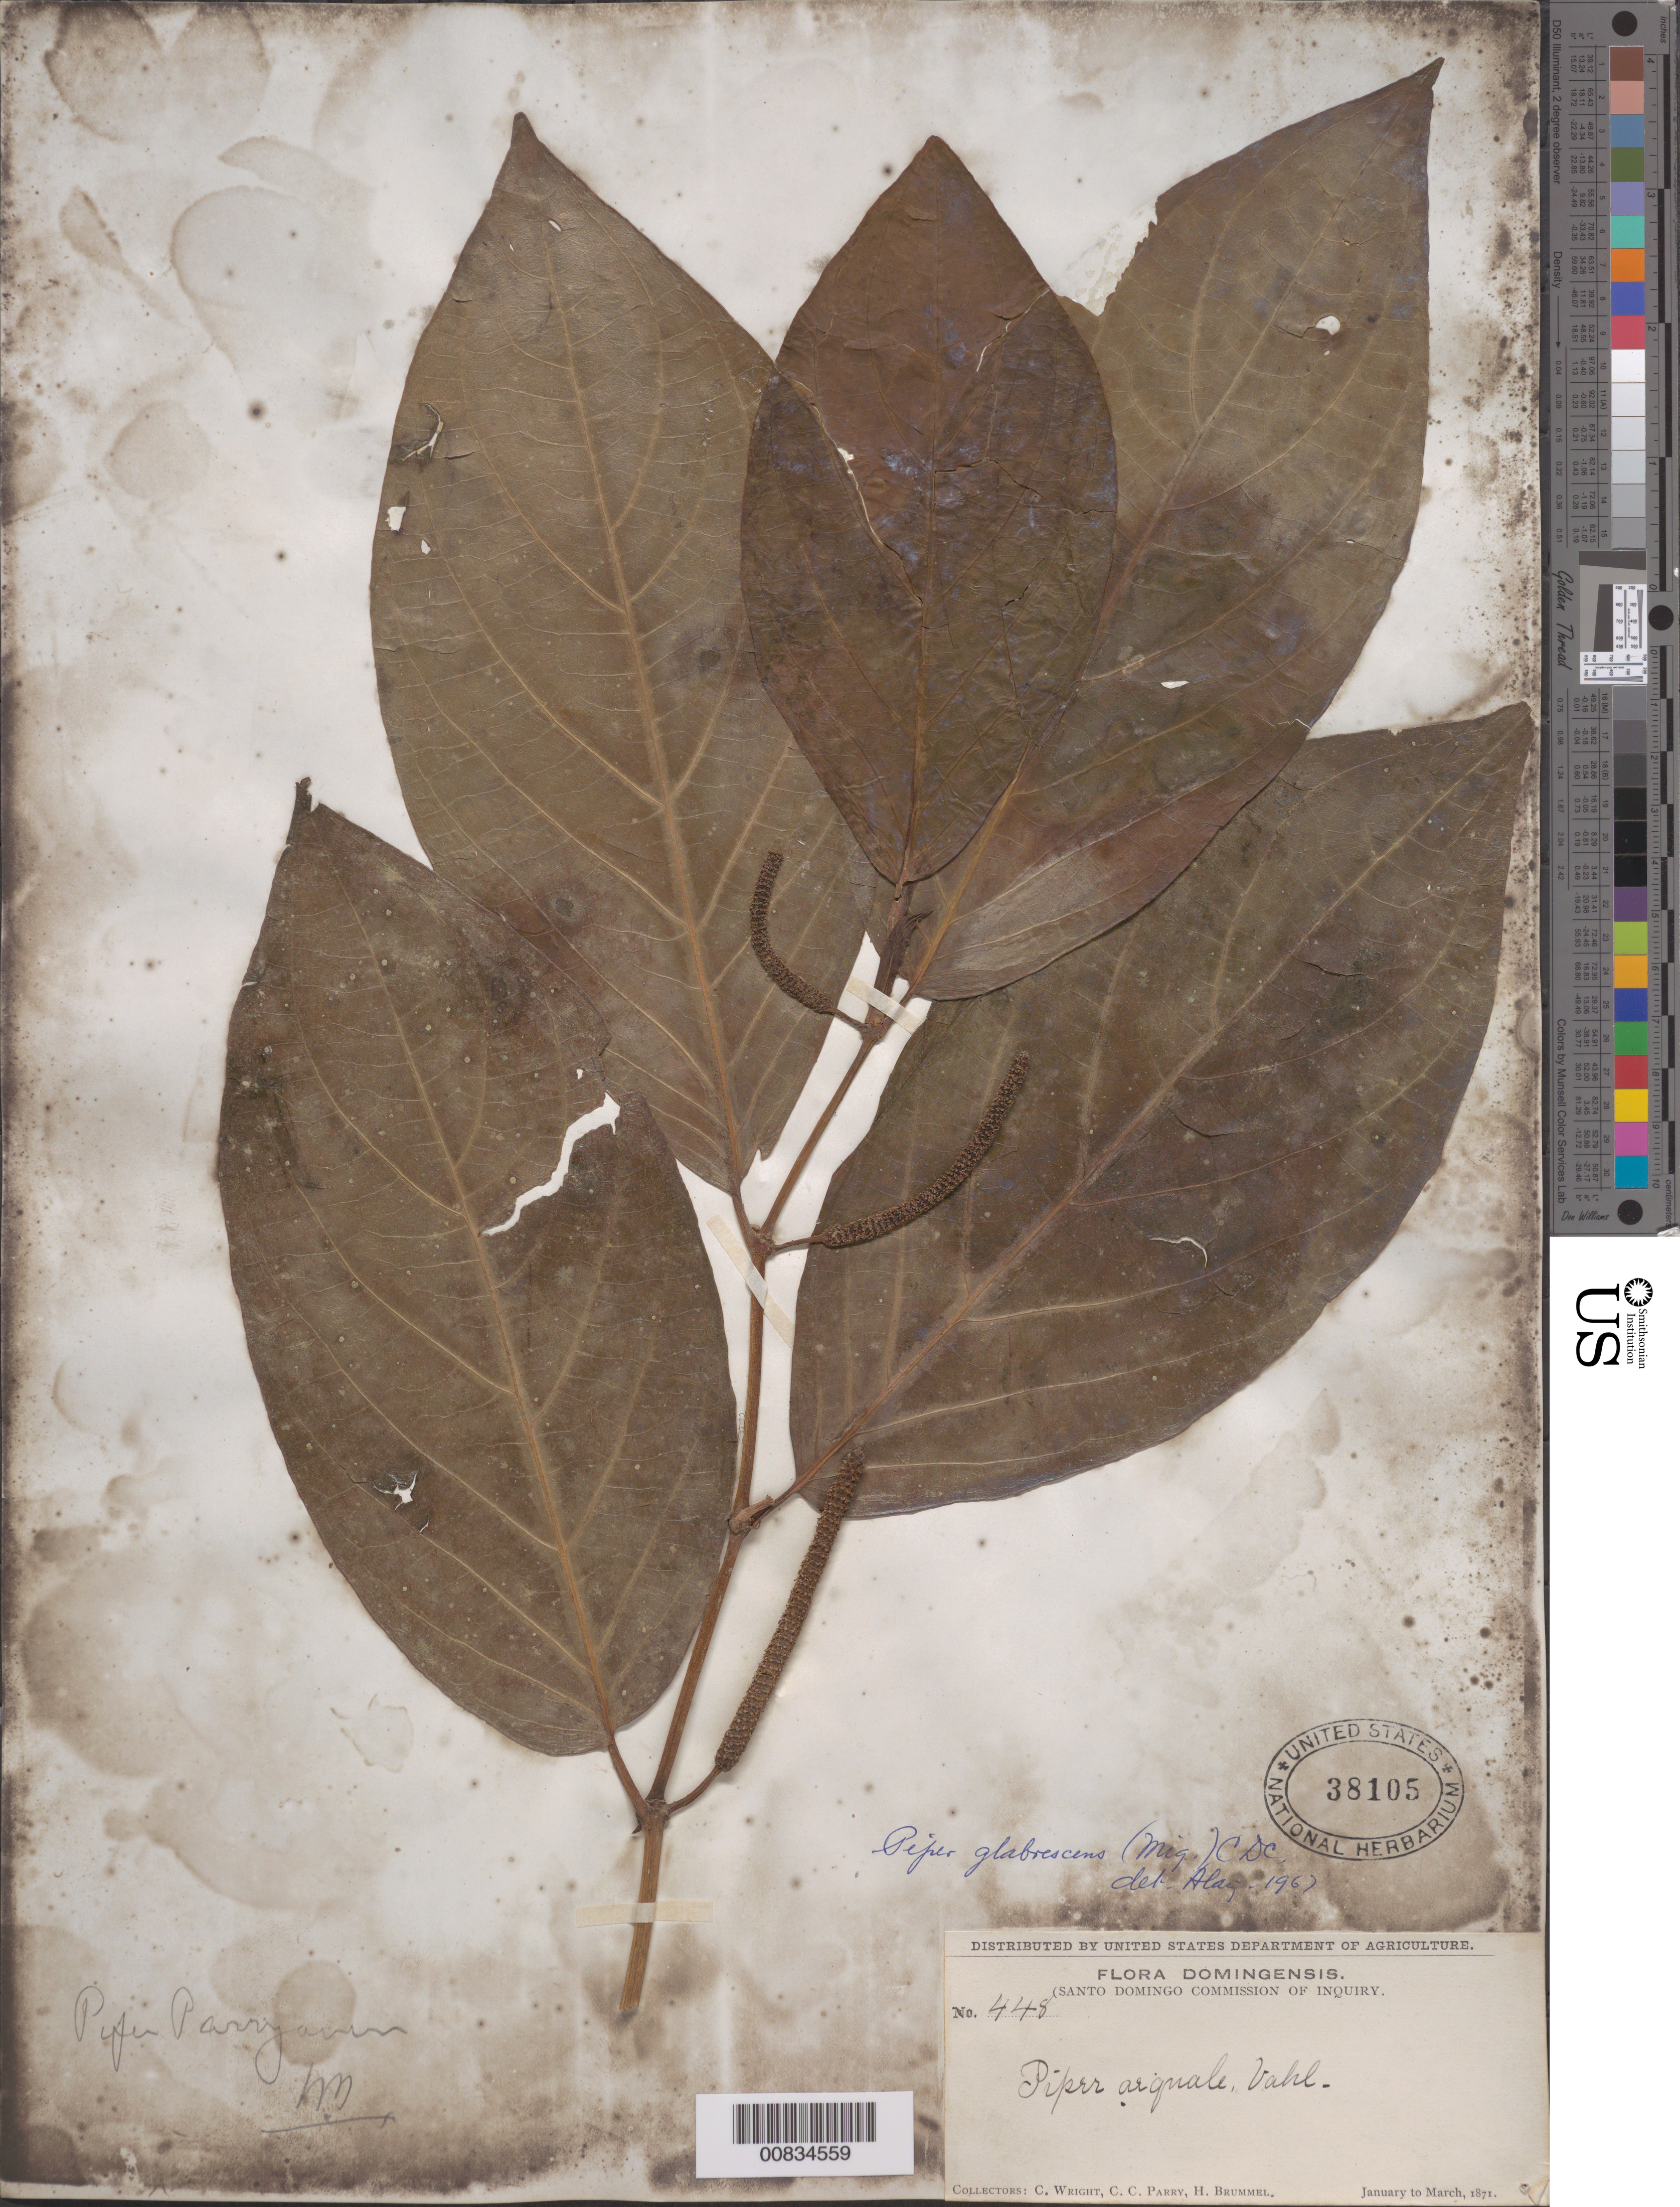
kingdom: Plantae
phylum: Tracheophyta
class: Magnoliopsida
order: Piperales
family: Piperaceae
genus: Piper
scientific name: Piper glabrescens var. venezuelense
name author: (C. DC.) Trel. & Yunck.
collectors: C. Wright, C. C. Parry & H. Brummel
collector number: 448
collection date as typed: Jan 1871 to -- Mar 1871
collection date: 1871-01/1871-03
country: Dominican Republic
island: Hispaniola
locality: Dominican Republic.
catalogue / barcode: US 38105